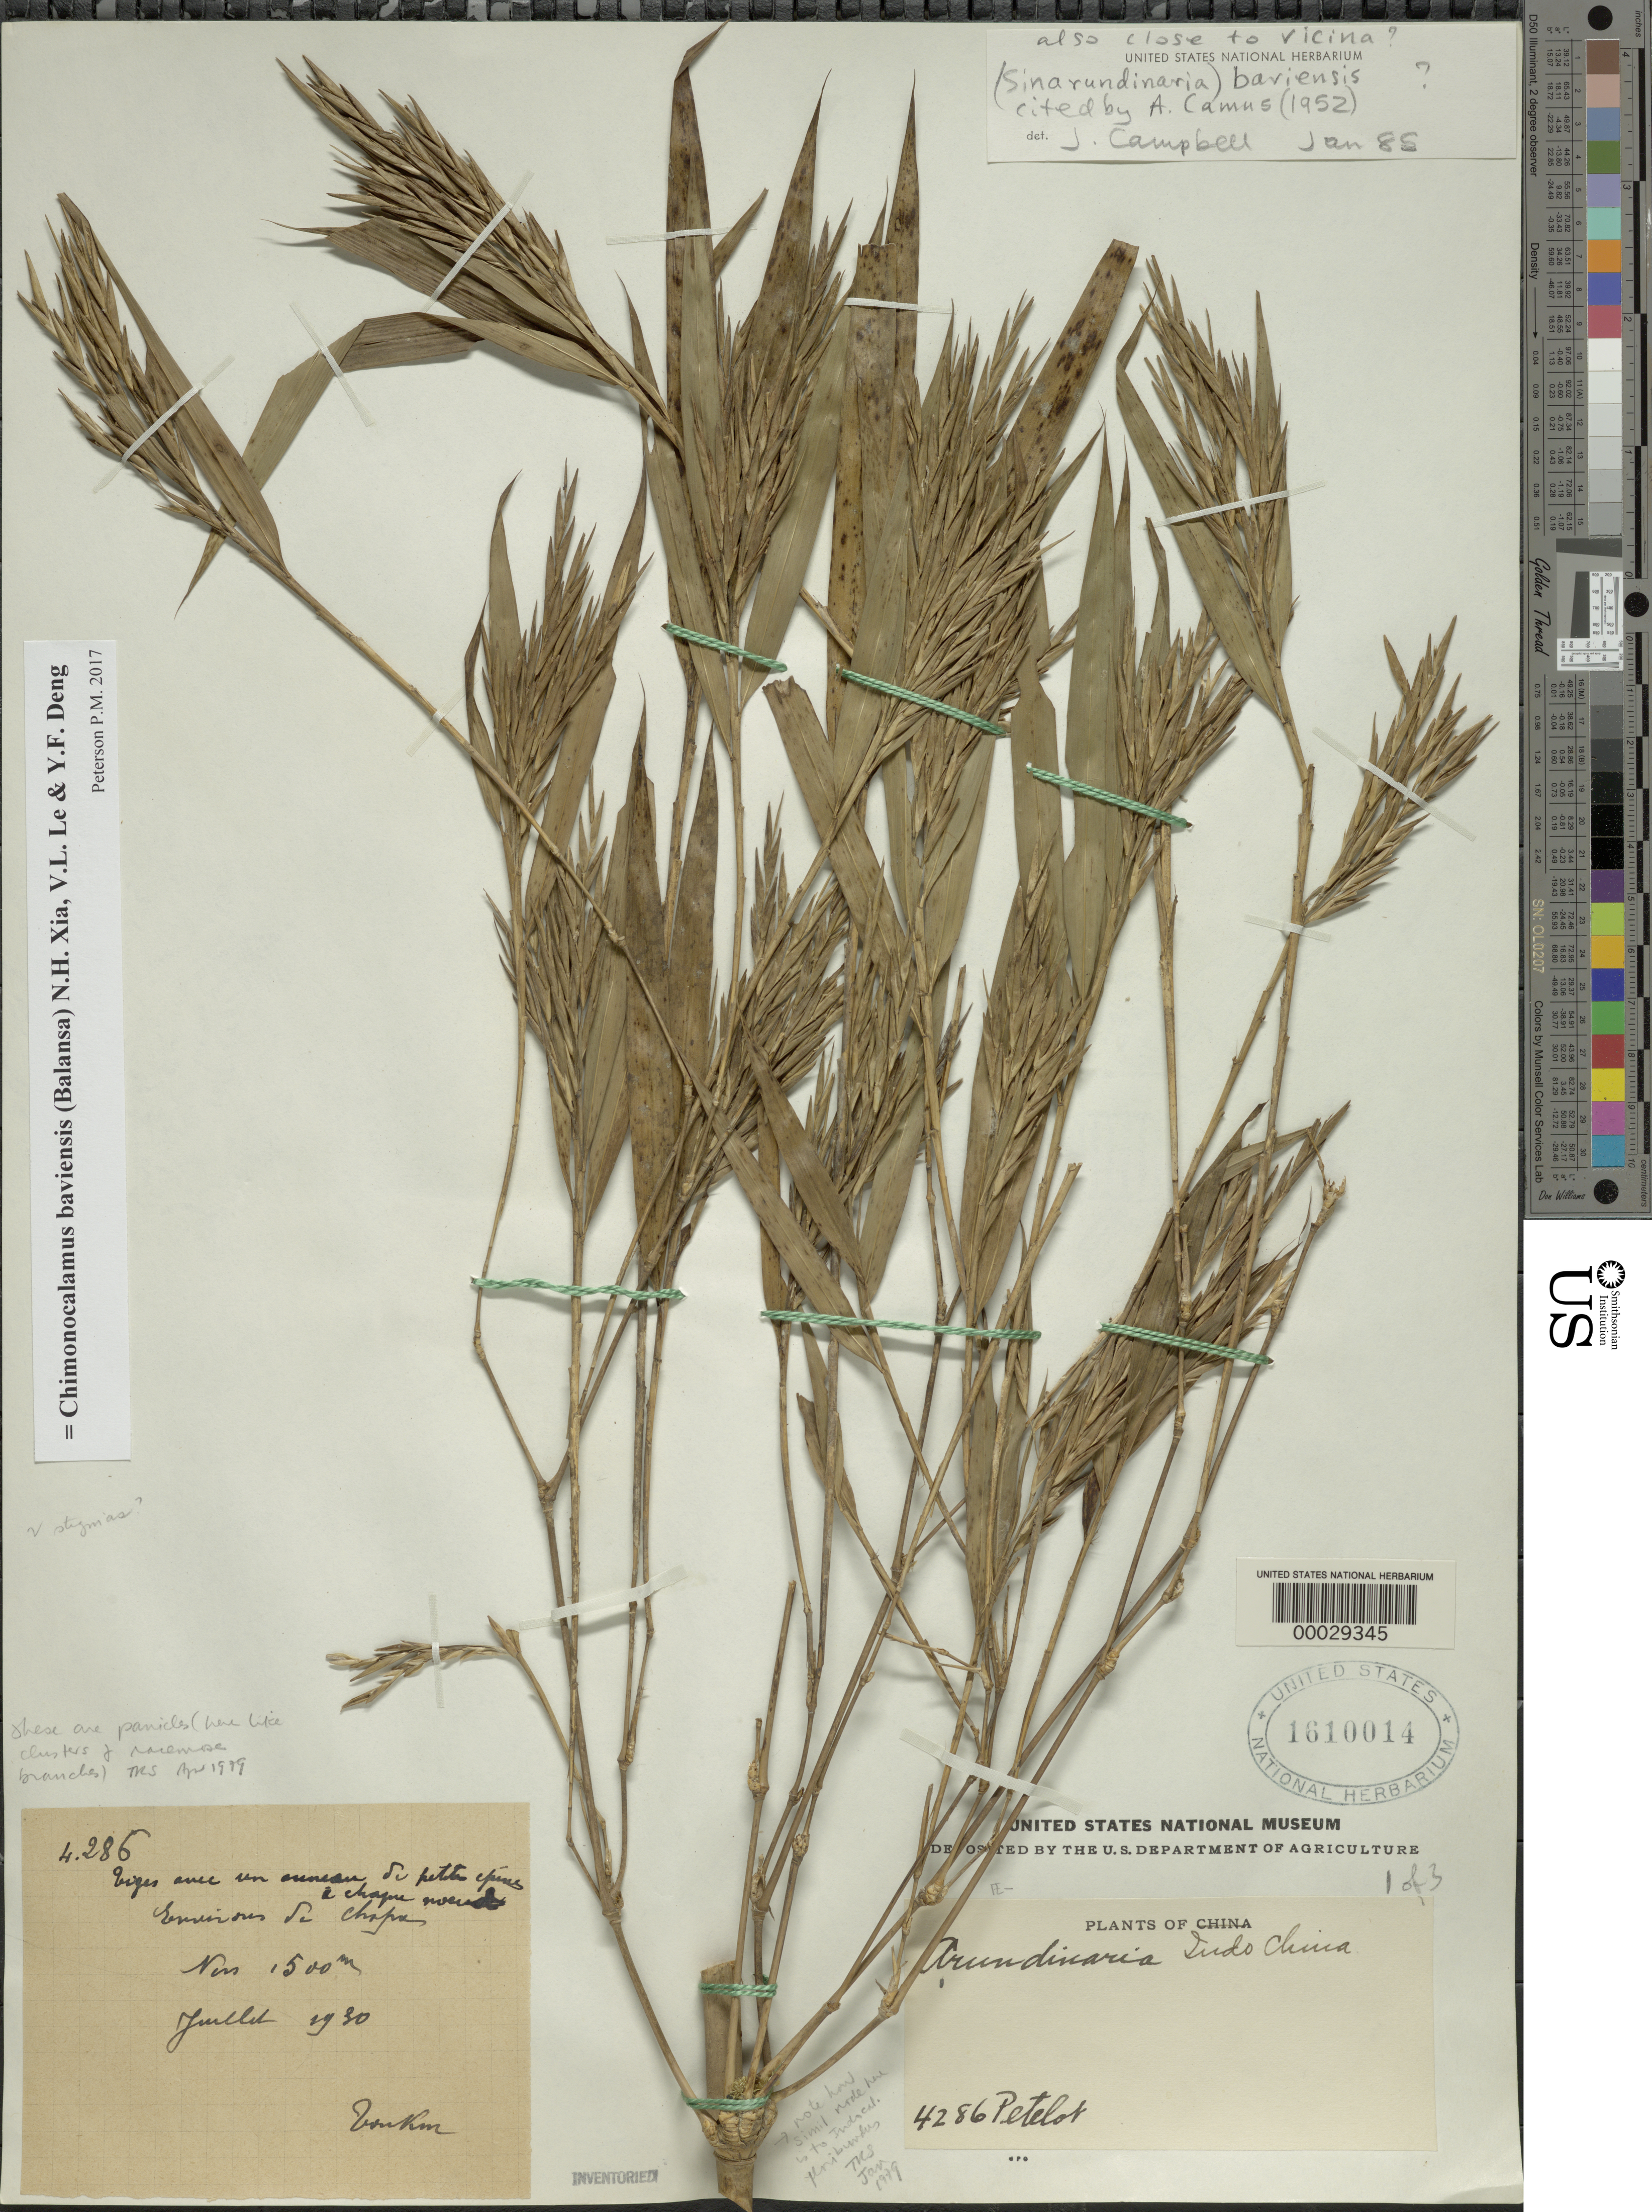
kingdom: Plantae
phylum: Tracheophyta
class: Liliopsida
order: Poales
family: Poaceae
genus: Chimonocalamus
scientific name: Chimonocalamus baviensis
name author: (Balansa) N.H. Xia et al.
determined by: Poaceae Reorganization Project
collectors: P. A. Pételot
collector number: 4286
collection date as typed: Jul 1930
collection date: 1930-07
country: Vietnam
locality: Tonkin, environs of chapa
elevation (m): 1500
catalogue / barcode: US 1610014